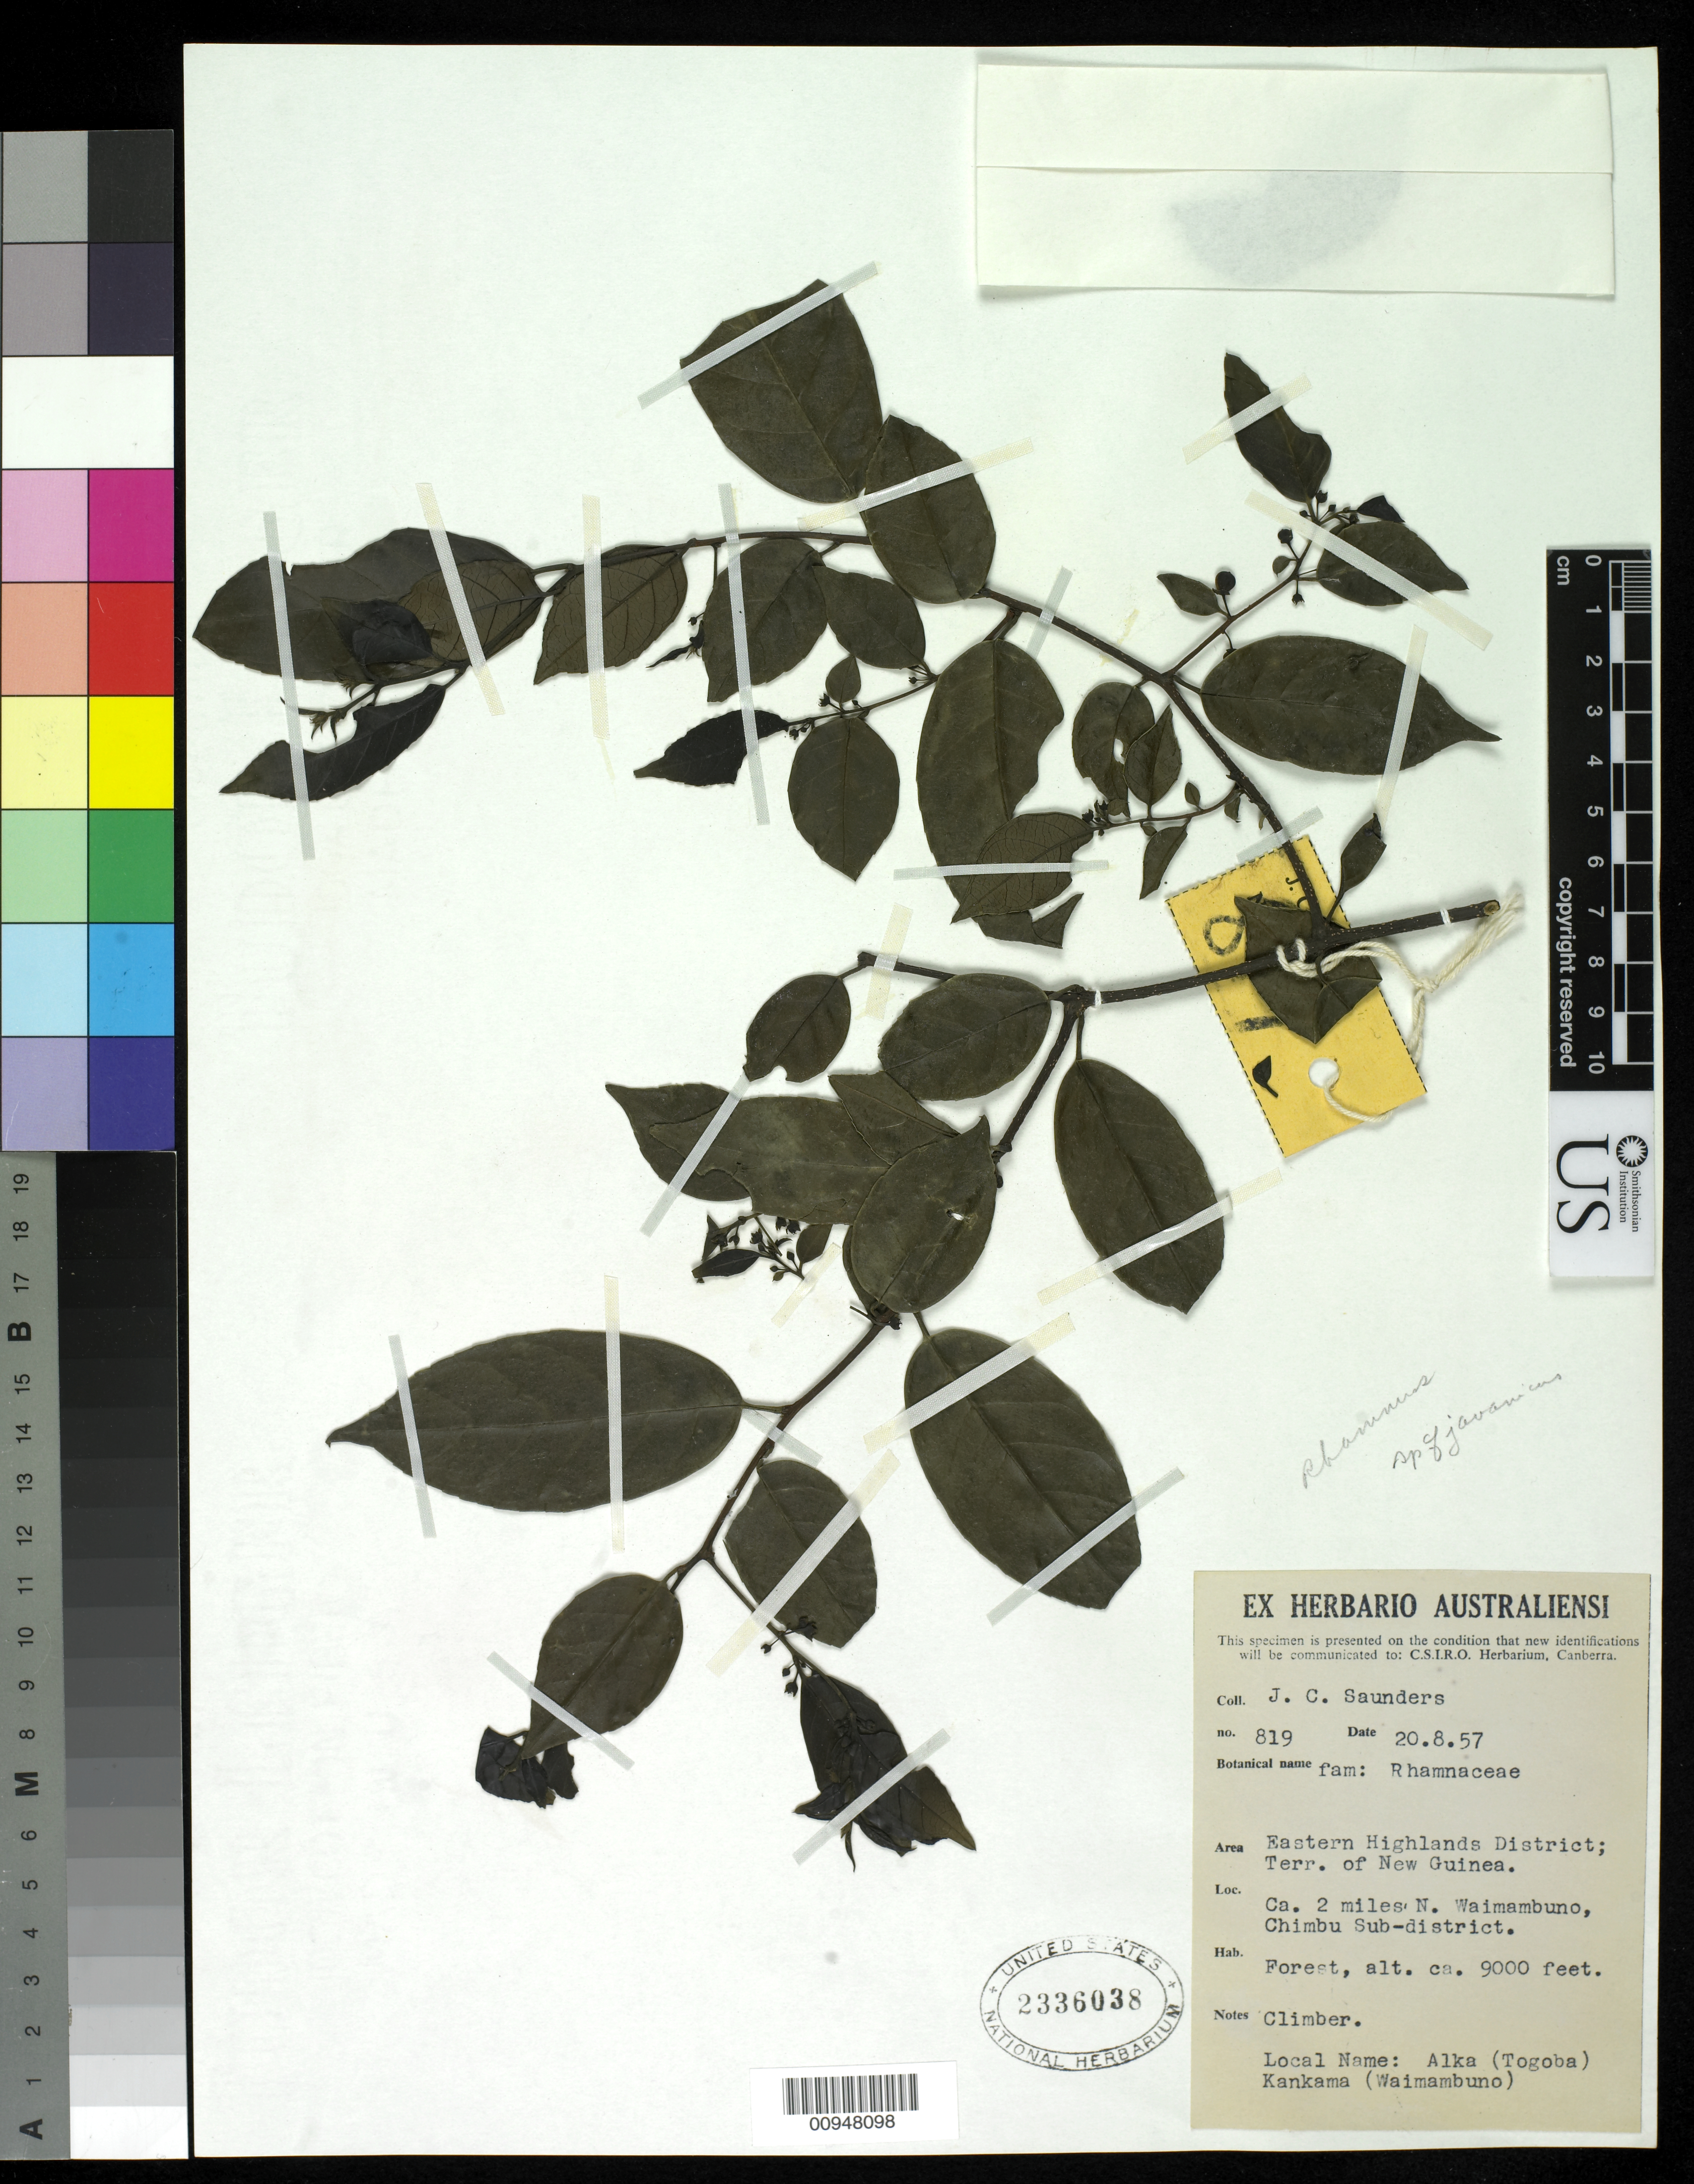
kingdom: Plantae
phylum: Tracheophyta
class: Magnoliopsida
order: Rosales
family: Rhamnaceae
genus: Rhamnus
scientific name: Rhamnus sp.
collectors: J. C. Saunders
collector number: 819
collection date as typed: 20 Aug 1957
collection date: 1957-08-20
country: Papua New Guinea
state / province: Eastern Highlands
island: New Guinea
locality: Ca. 2 miles N Waimambuno, Chimbu Sub-district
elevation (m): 2743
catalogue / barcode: US 2336038